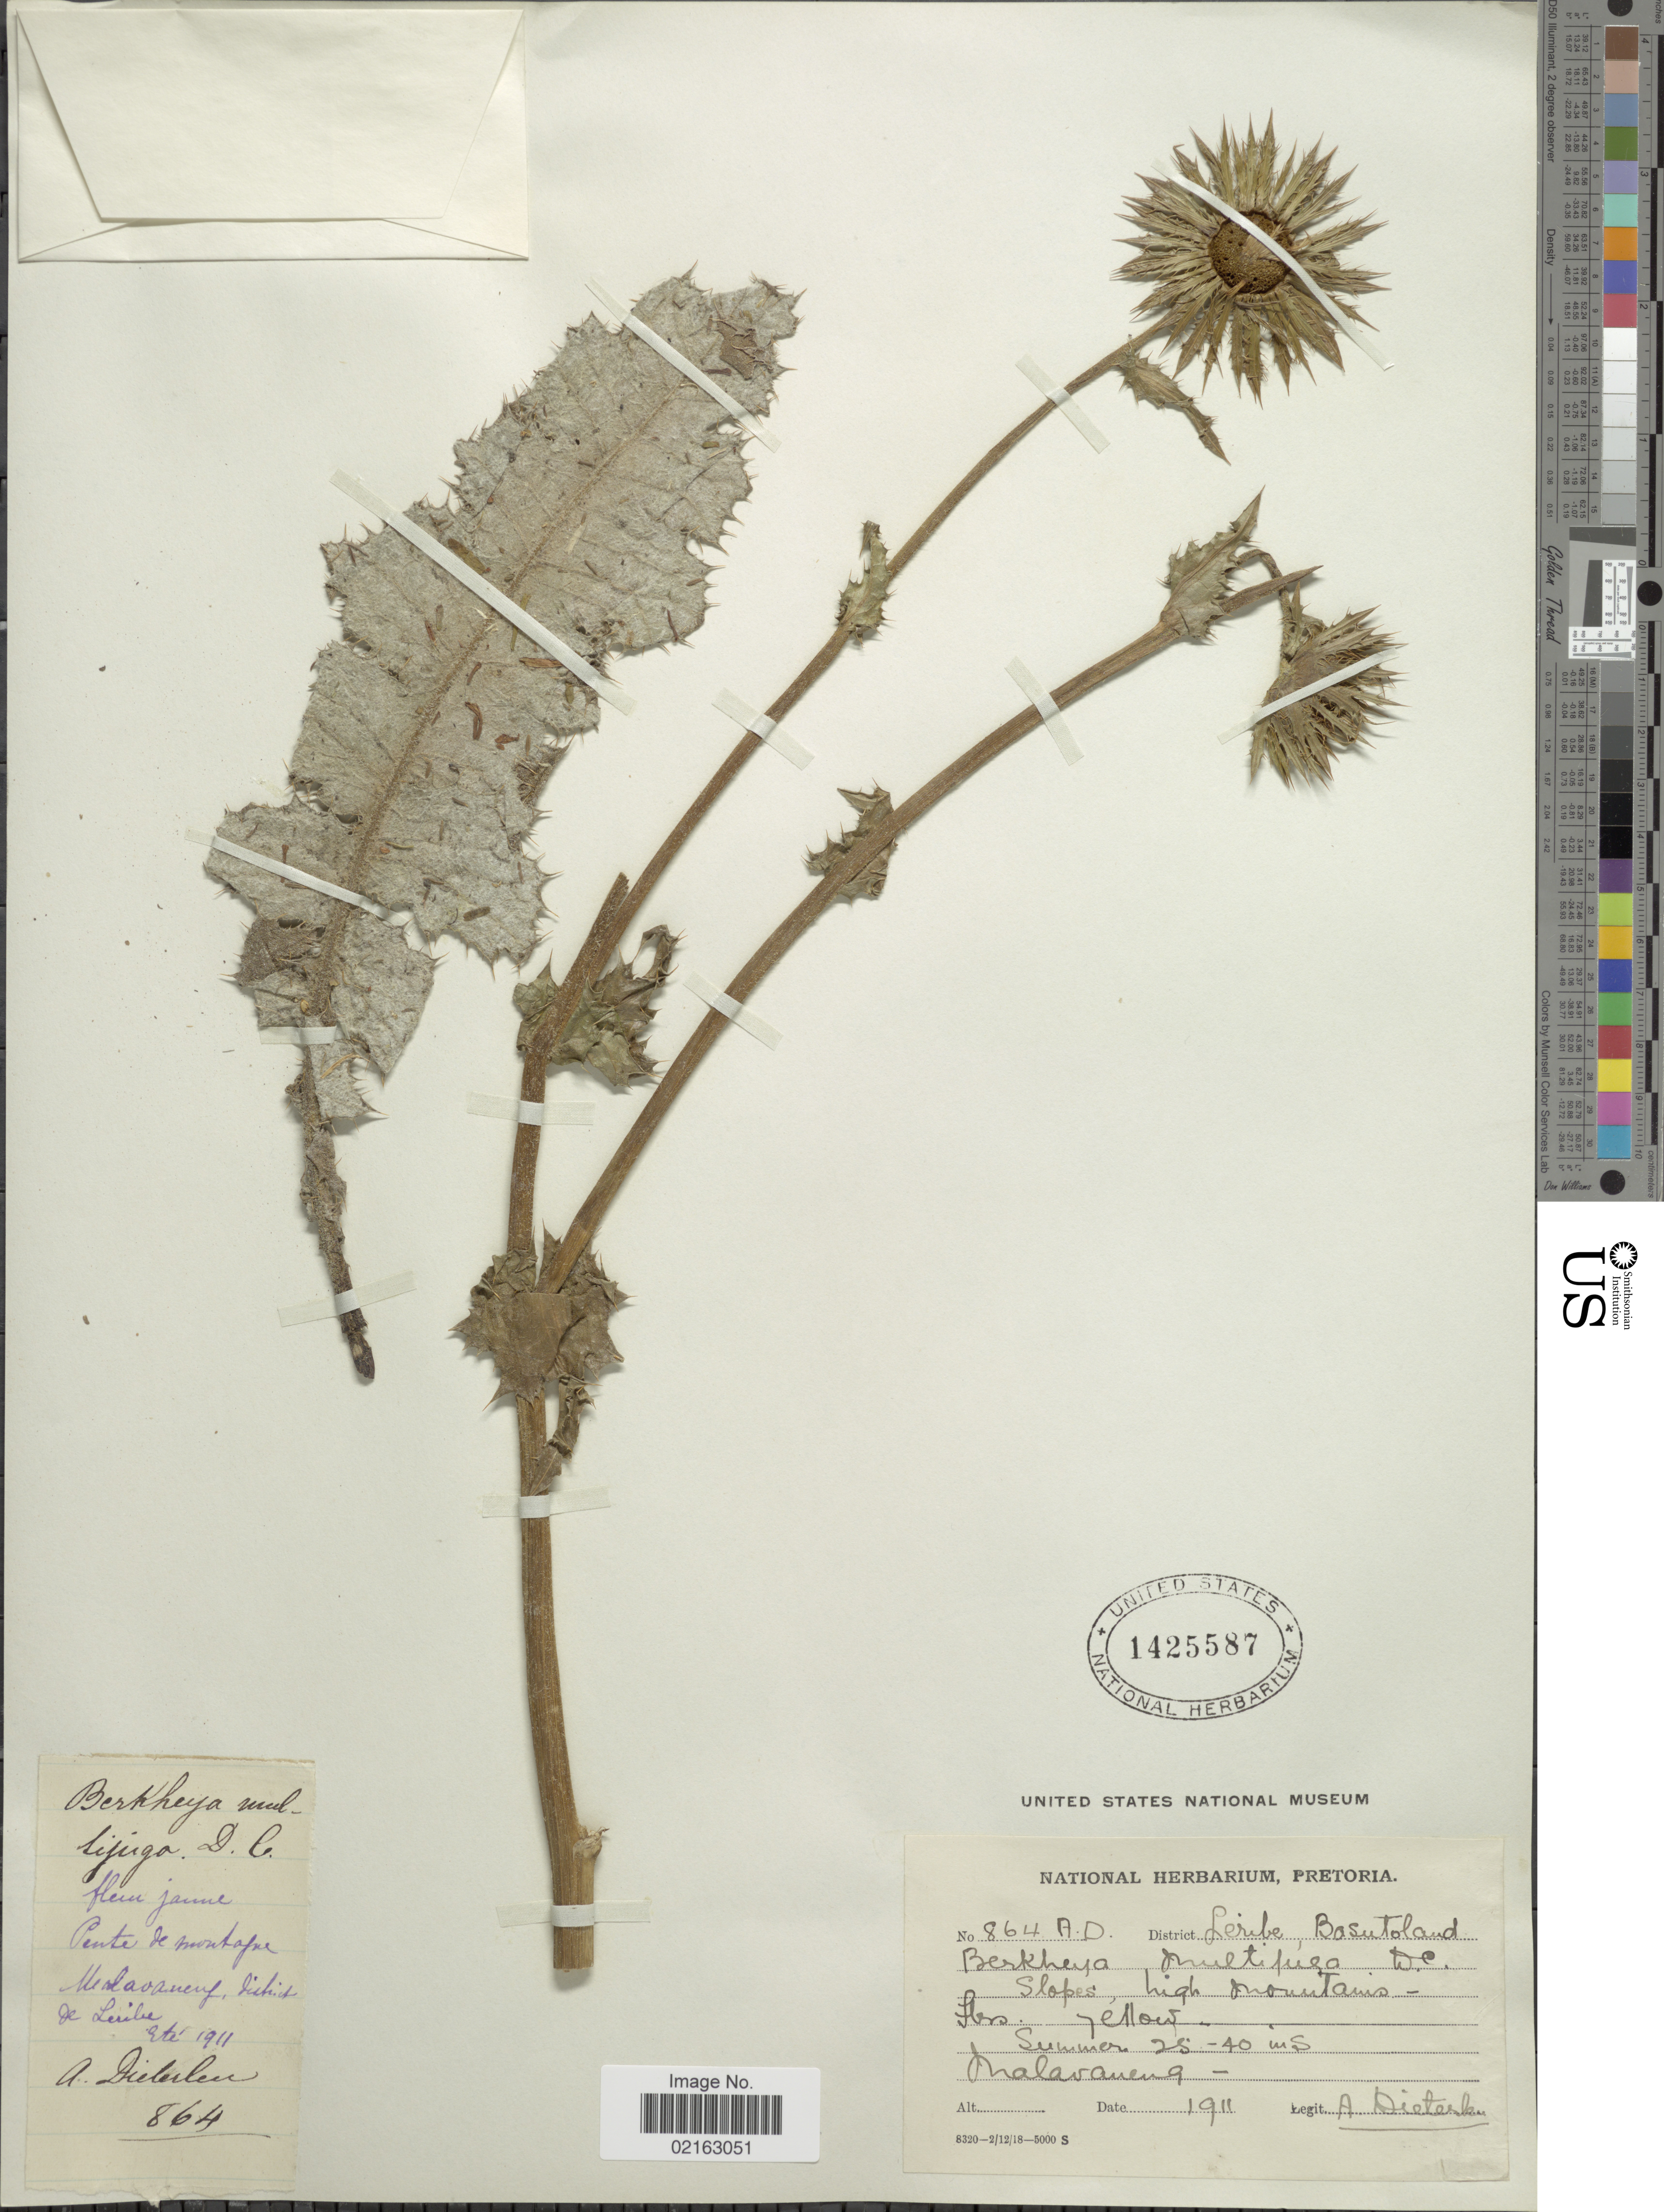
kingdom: Plantae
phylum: Tracheophyta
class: Magnoliopsida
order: Asterales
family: Asteraceae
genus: Berkheya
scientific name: Berkheya multijuga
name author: (DC.) Roessler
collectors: A. Dieterlen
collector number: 864AD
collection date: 1911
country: Lesotho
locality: District Leribe, Bosutoland. Slopes high Mountains.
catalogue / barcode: US 1425587